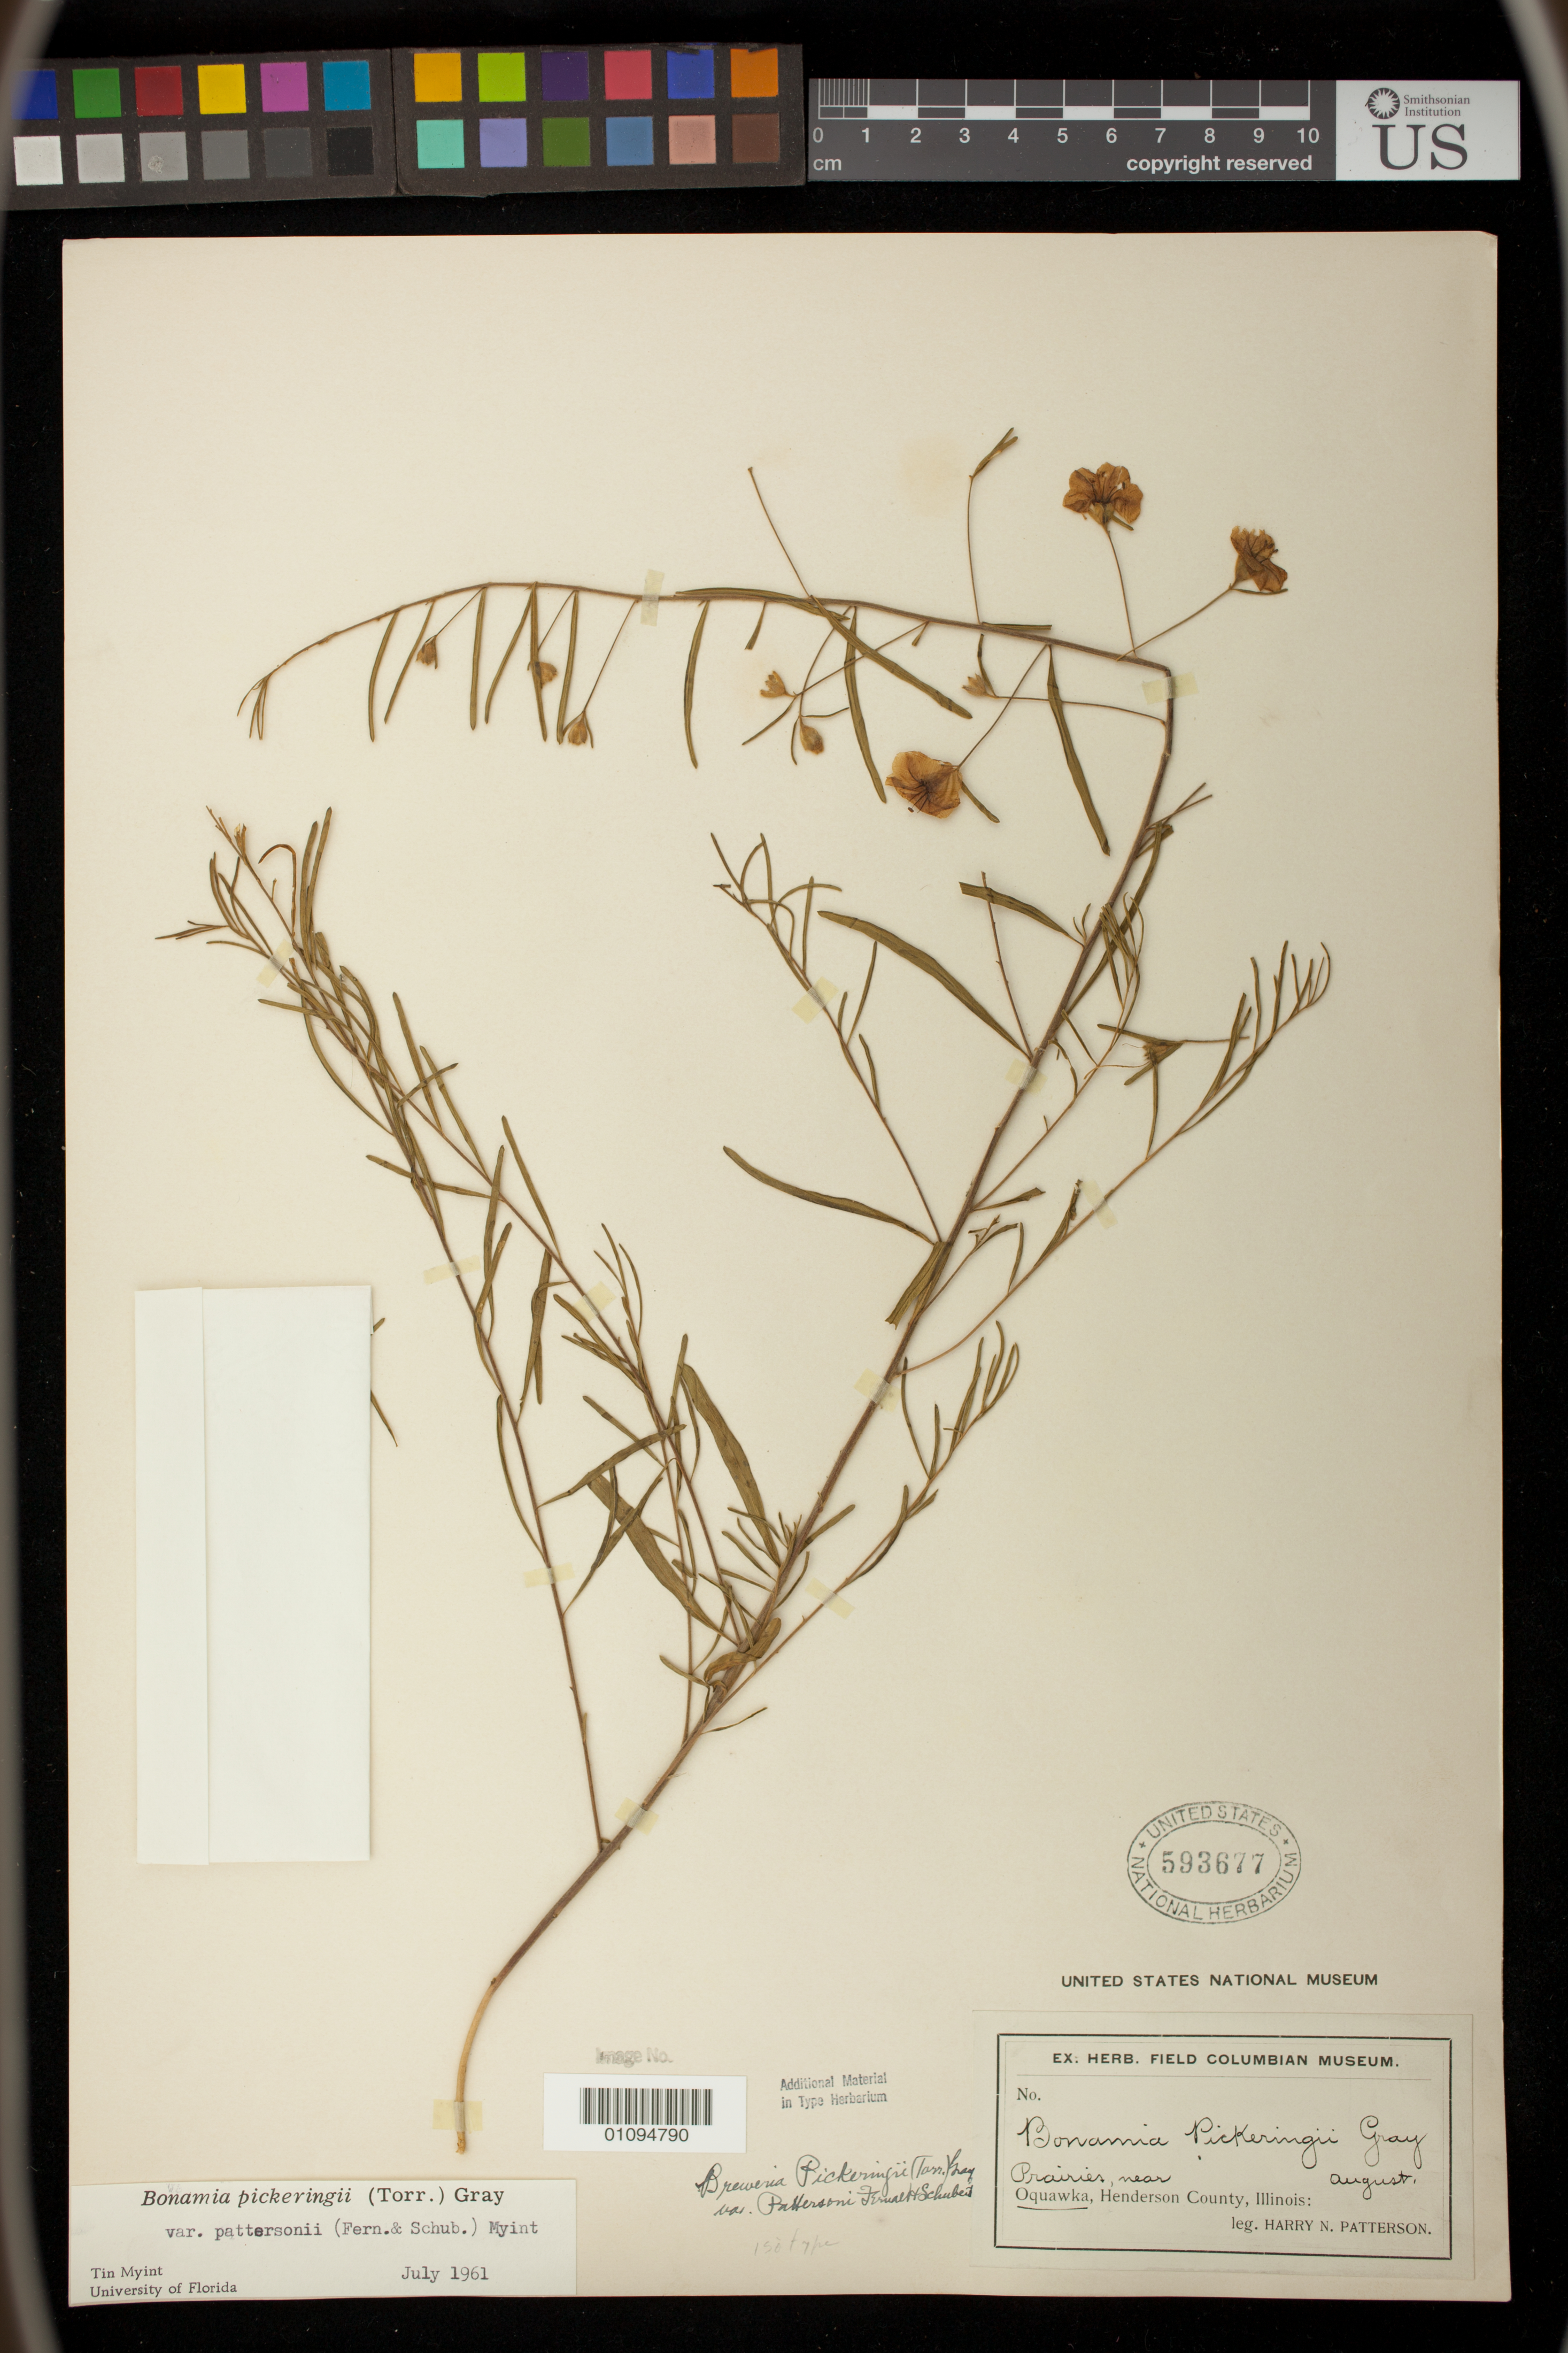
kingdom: Plantae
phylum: Tracheophyta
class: Magnoliopsida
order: Solanales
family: Convolvulaceae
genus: Breweria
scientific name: Breweria pickeringii var. pattersonii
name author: Fernald & B.G. Schub.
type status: Isotype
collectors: H. N. Patterson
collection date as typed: Aug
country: United States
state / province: Illinois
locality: Prairies near Oquawka, Henderson County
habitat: Prairies.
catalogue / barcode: US 593677